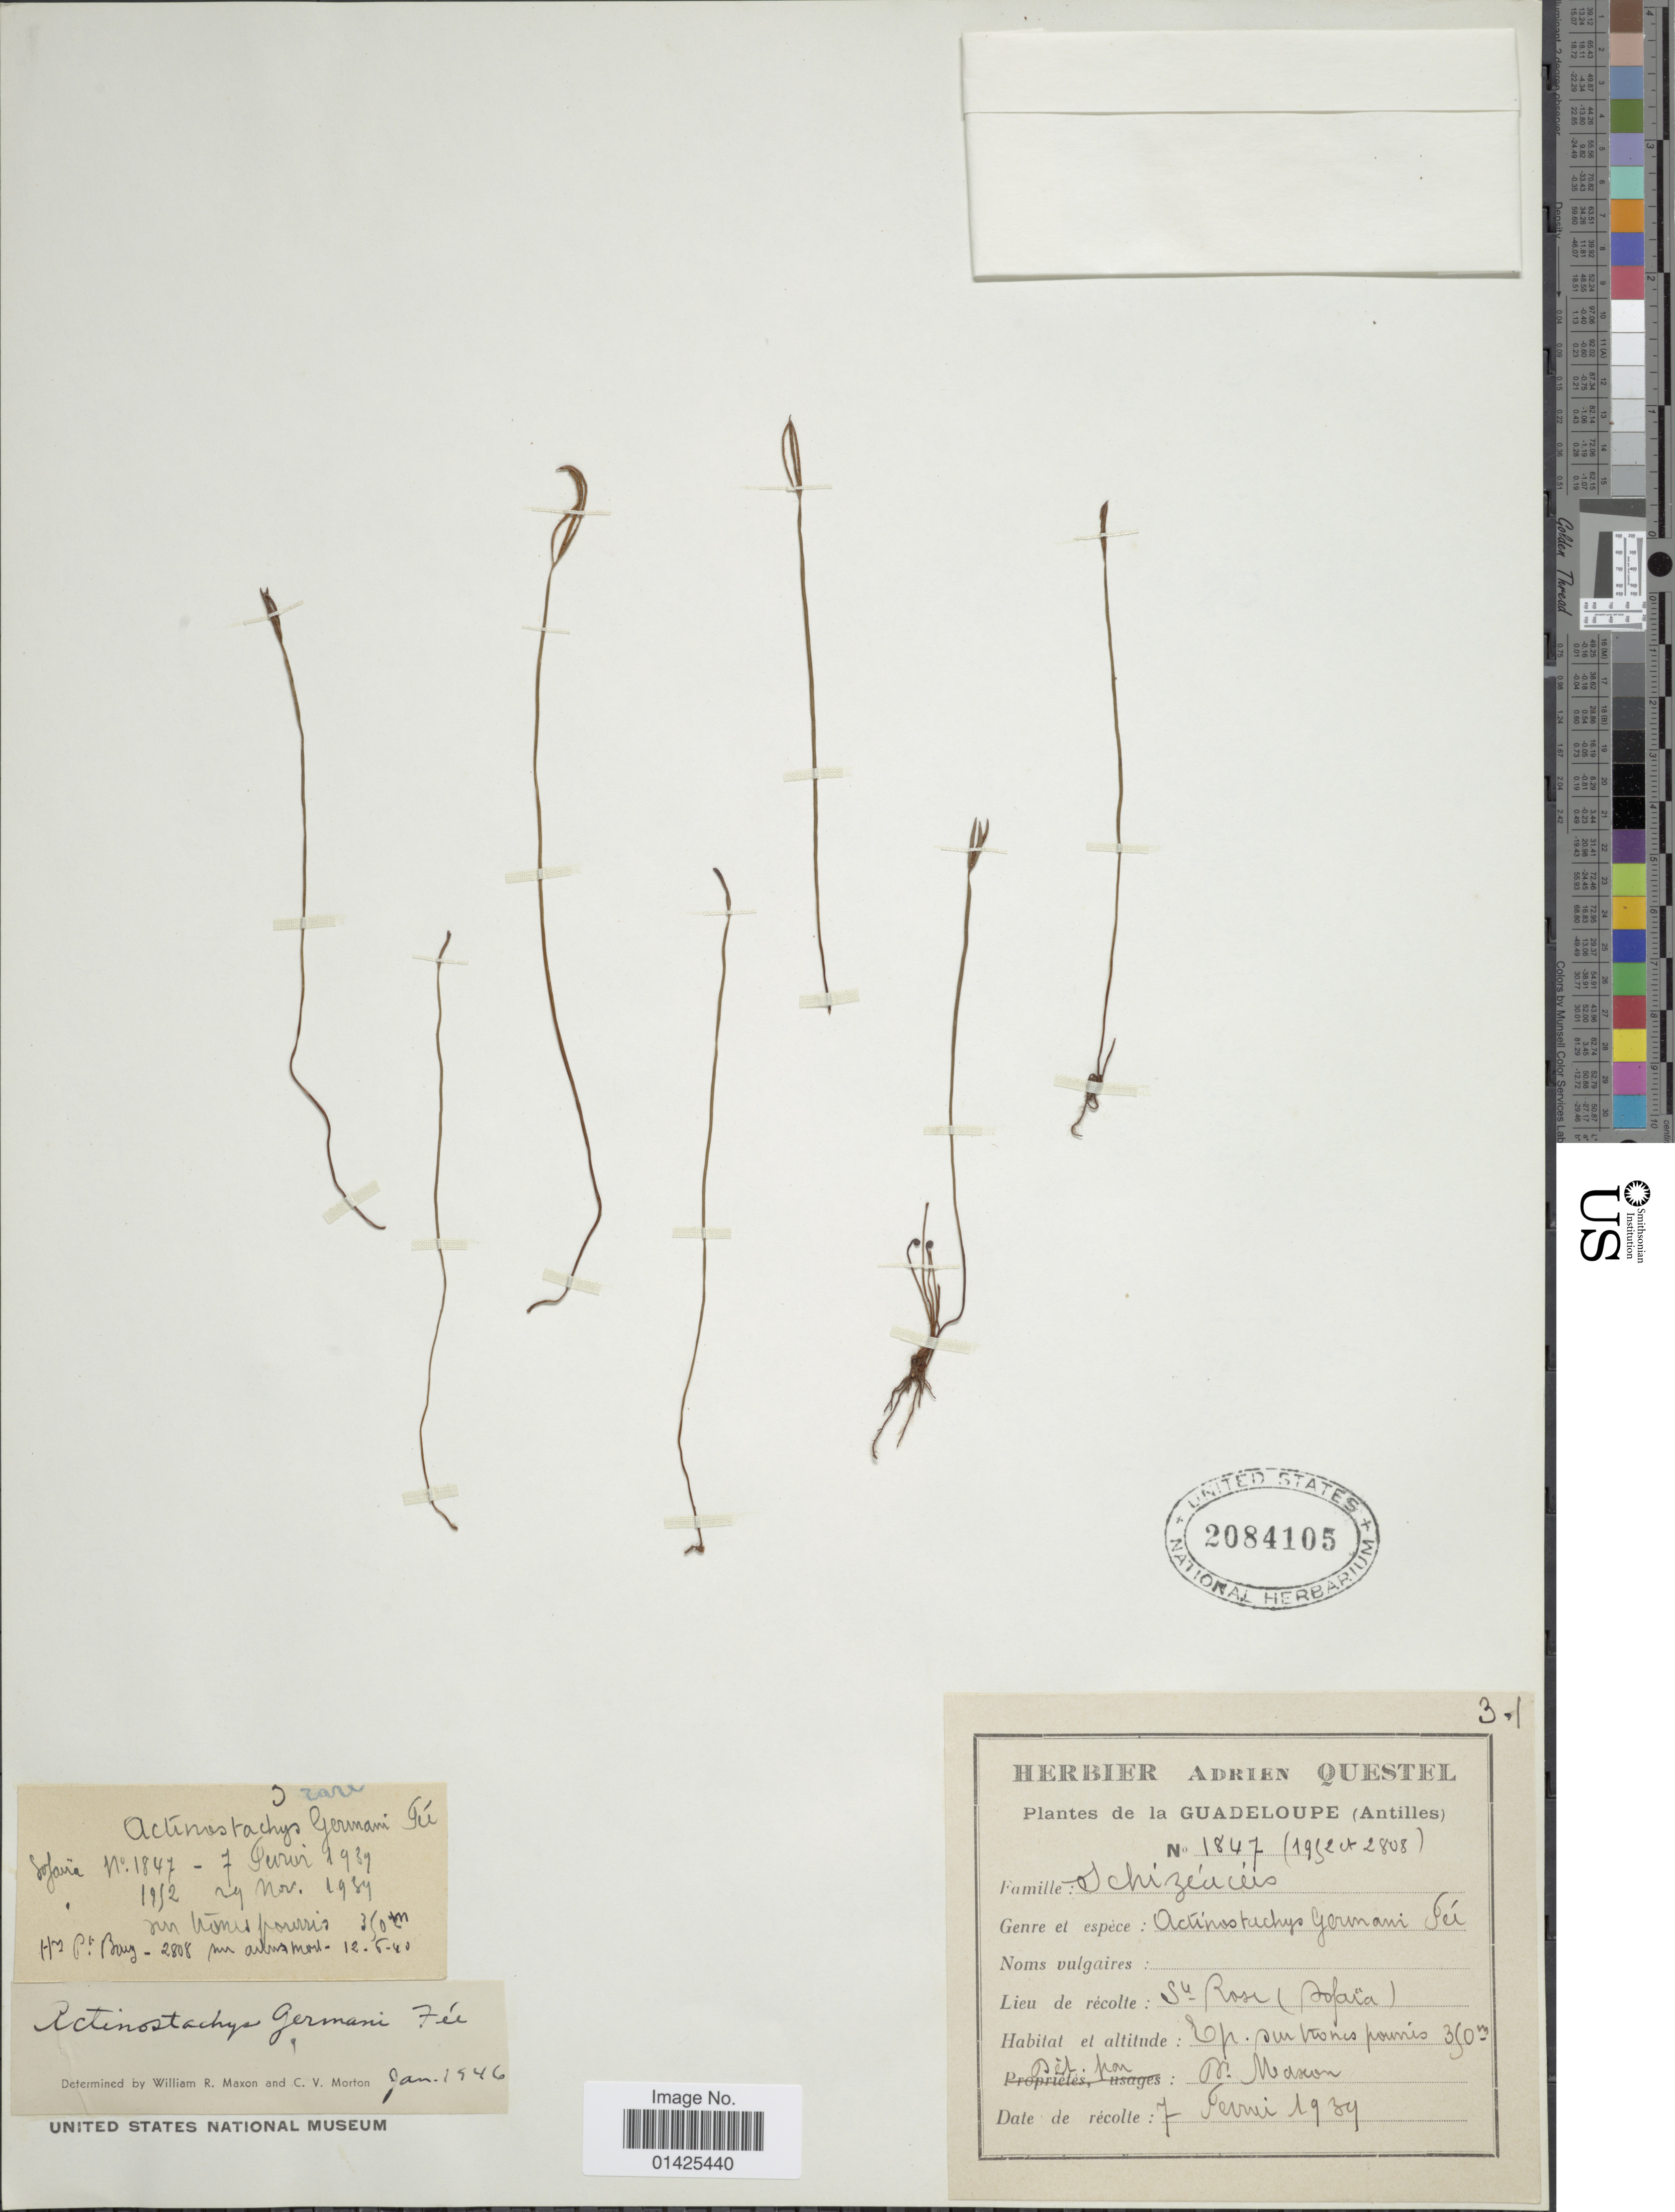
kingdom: Plantae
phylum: Tracheophyta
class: Polypodiopsida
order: Schizaeales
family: Schizaeaceae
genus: Actinostachys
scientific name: Actinostachys pennula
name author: (Sw.) Hook.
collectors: ex herb. A. Questal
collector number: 1847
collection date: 1939-02-07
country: Guadeloupe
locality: St. Rose, Sofaia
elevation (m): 390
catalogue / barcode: US 2084105